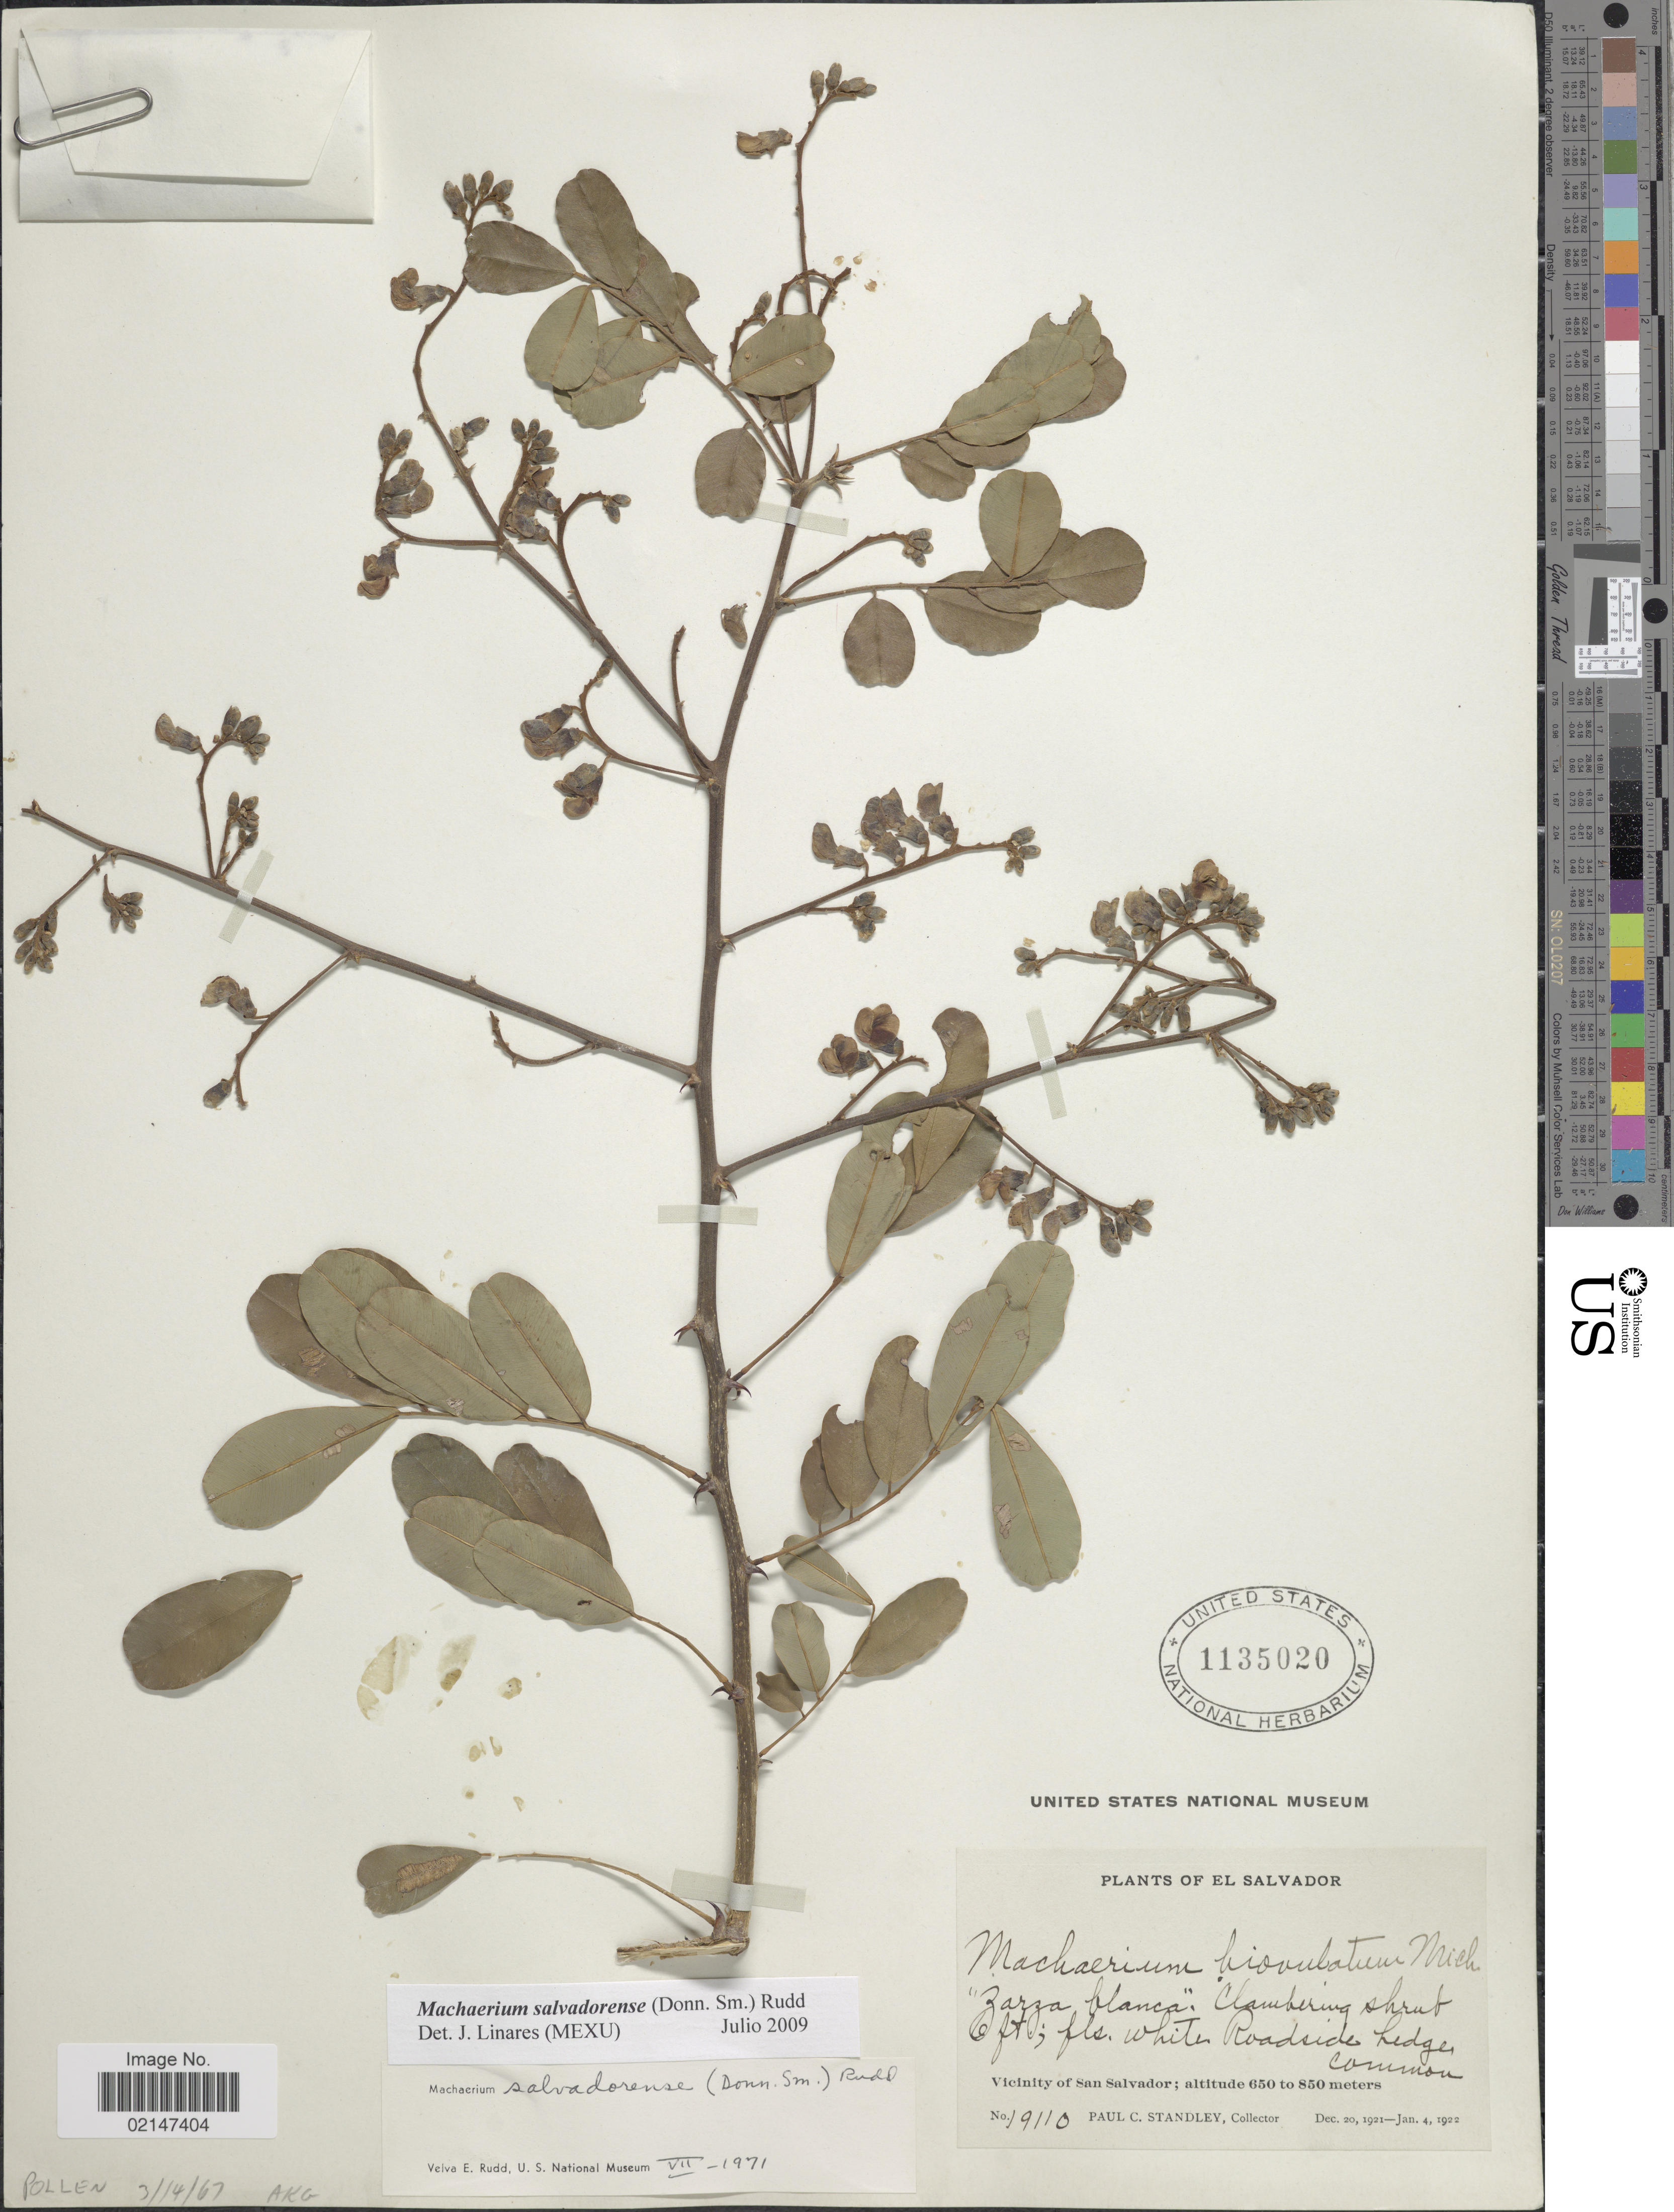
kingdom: Plantae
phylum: Tracheophyta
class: Magnoliopsida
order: Fabales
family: Fabaceae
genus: Machaerium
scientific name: Machaerium salvadorense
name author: (Donn. Sm.) Rudd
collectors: P. C. Standley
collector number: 19110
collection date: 1921-12-20/1922-01-04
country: El Salvador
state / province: San Salvador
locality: Vicinity of San Salvador.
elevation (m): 650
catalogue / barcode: US 1135020